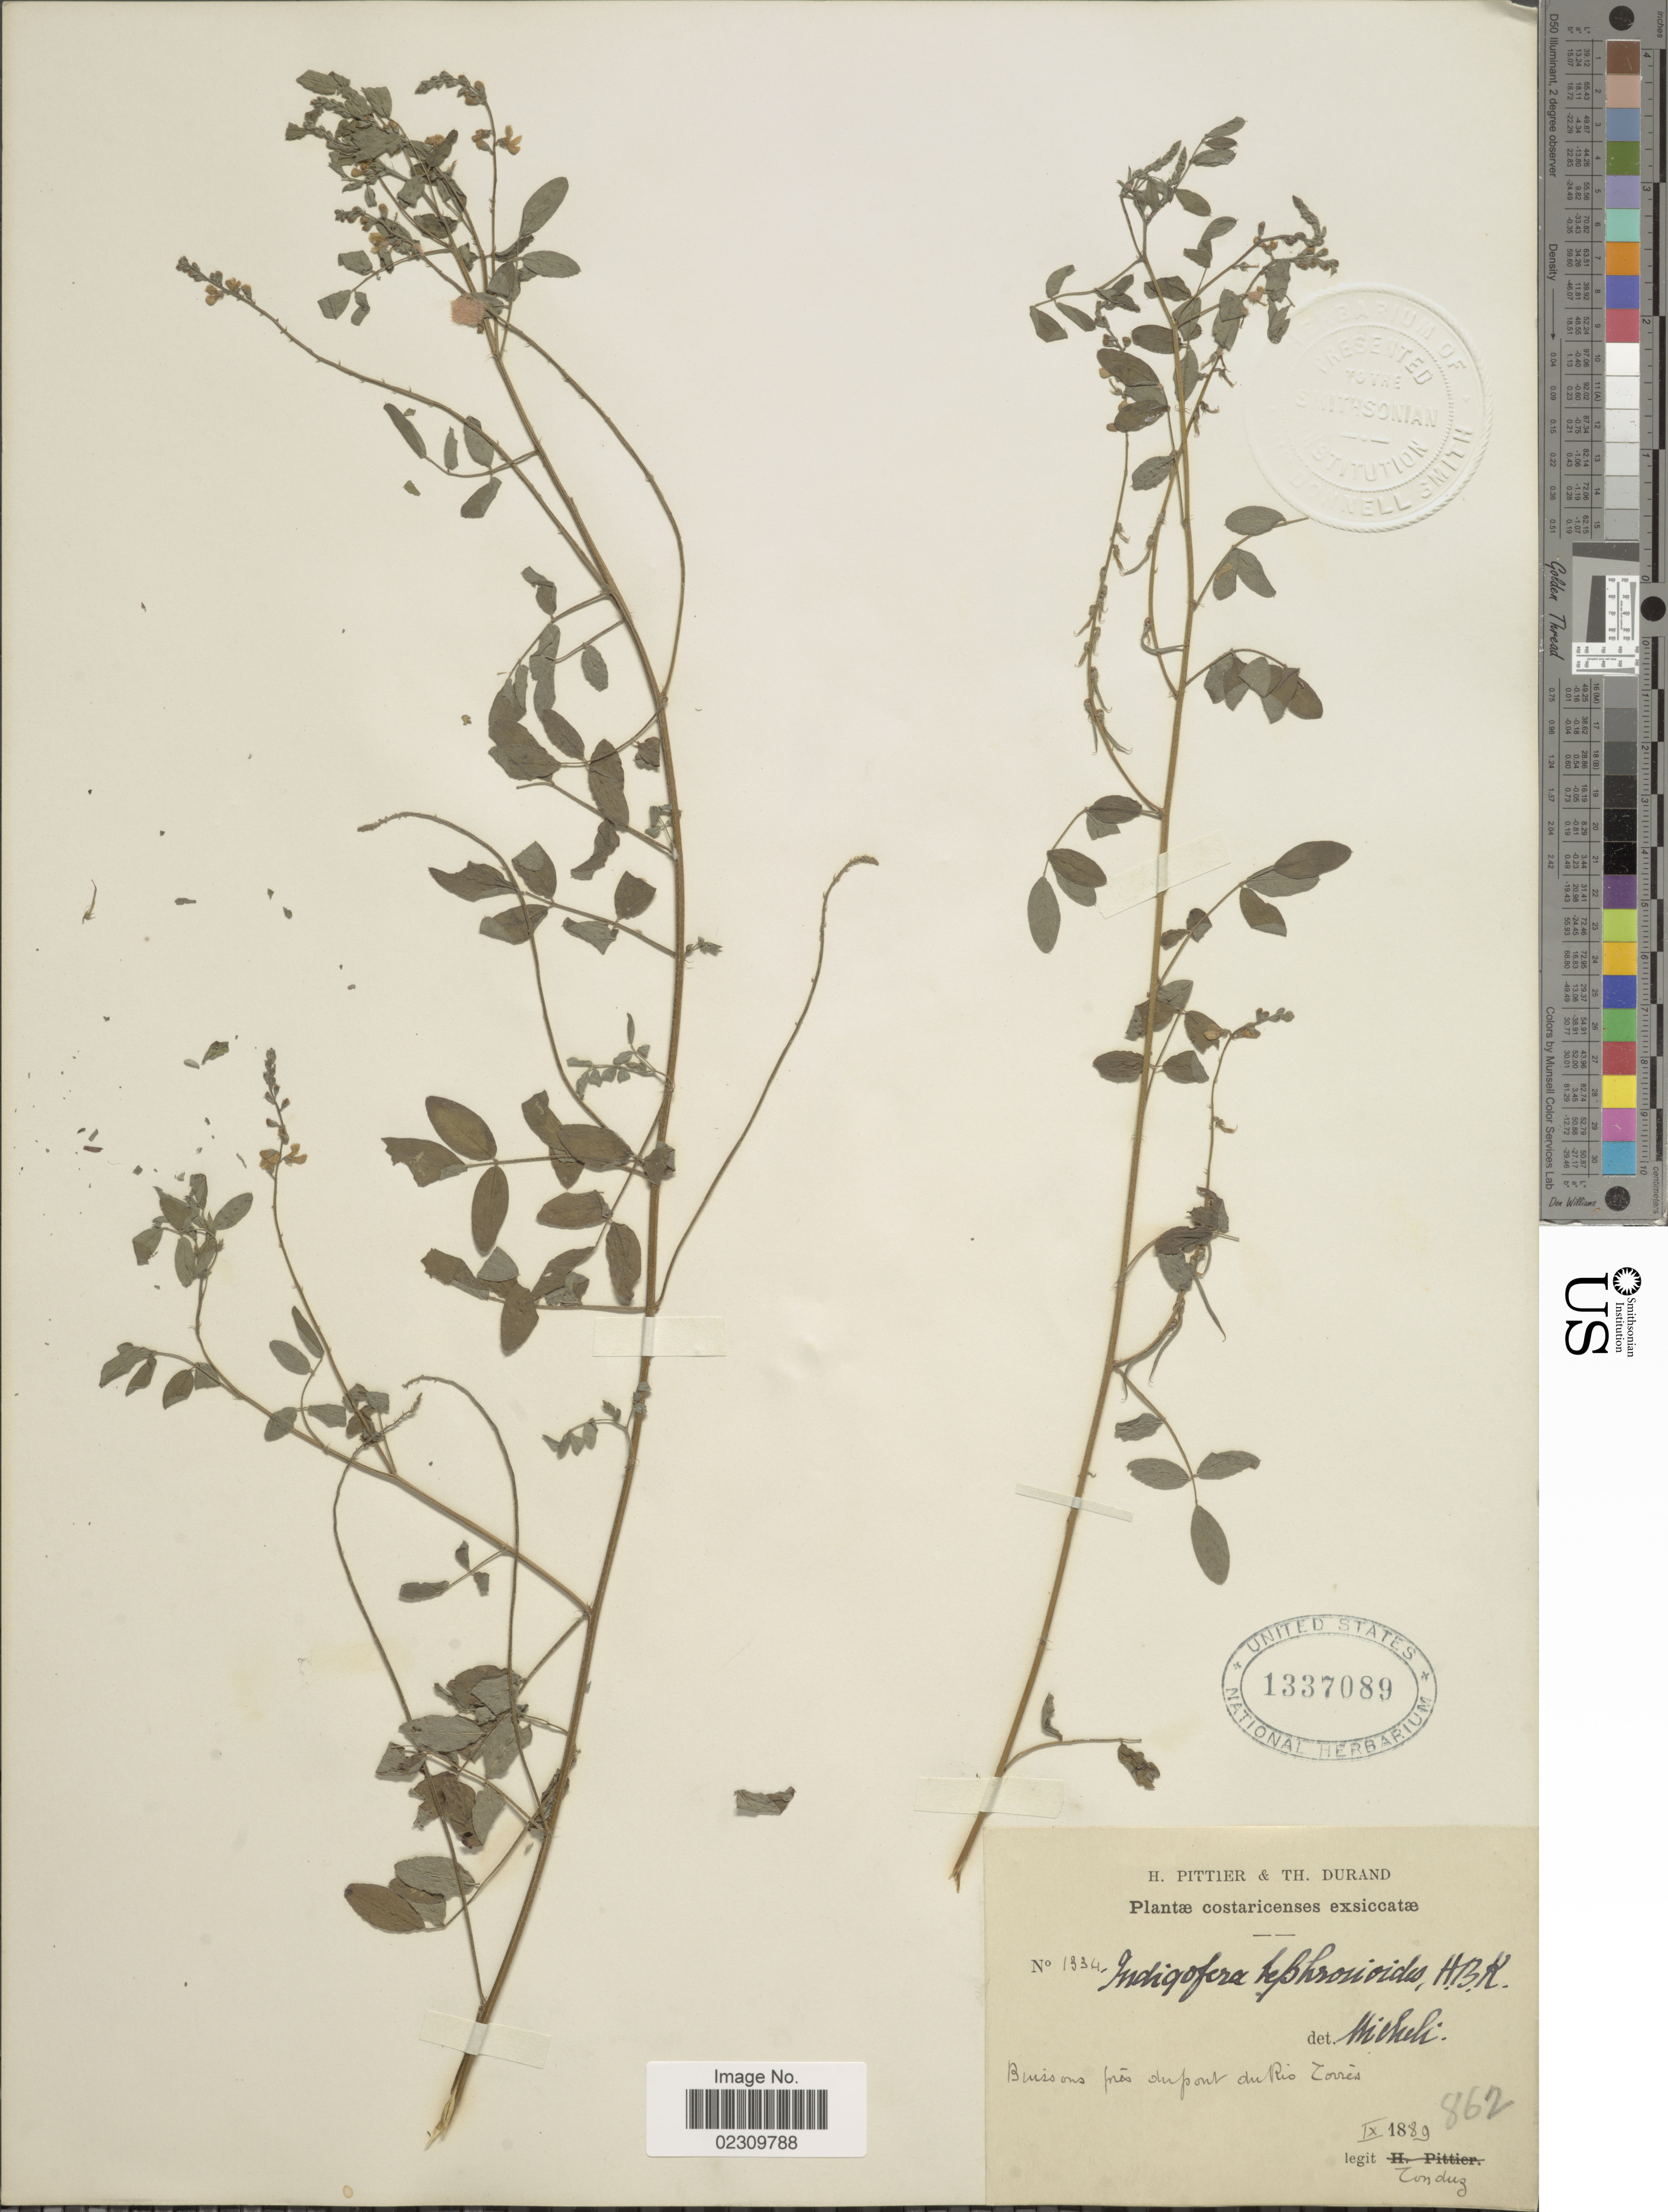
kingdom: Plantae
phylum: Tracheophyta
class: Magnoliopsida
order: Fabales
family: Fabaceae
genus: Indigofera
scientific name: Indigofera mucronata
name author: Lam.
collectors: A. Tonduz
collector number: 1334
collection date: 1889-09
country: Costa Rica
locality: Buissons pres dupont [du pont] du Rio Torres.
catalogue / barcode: US 1337089